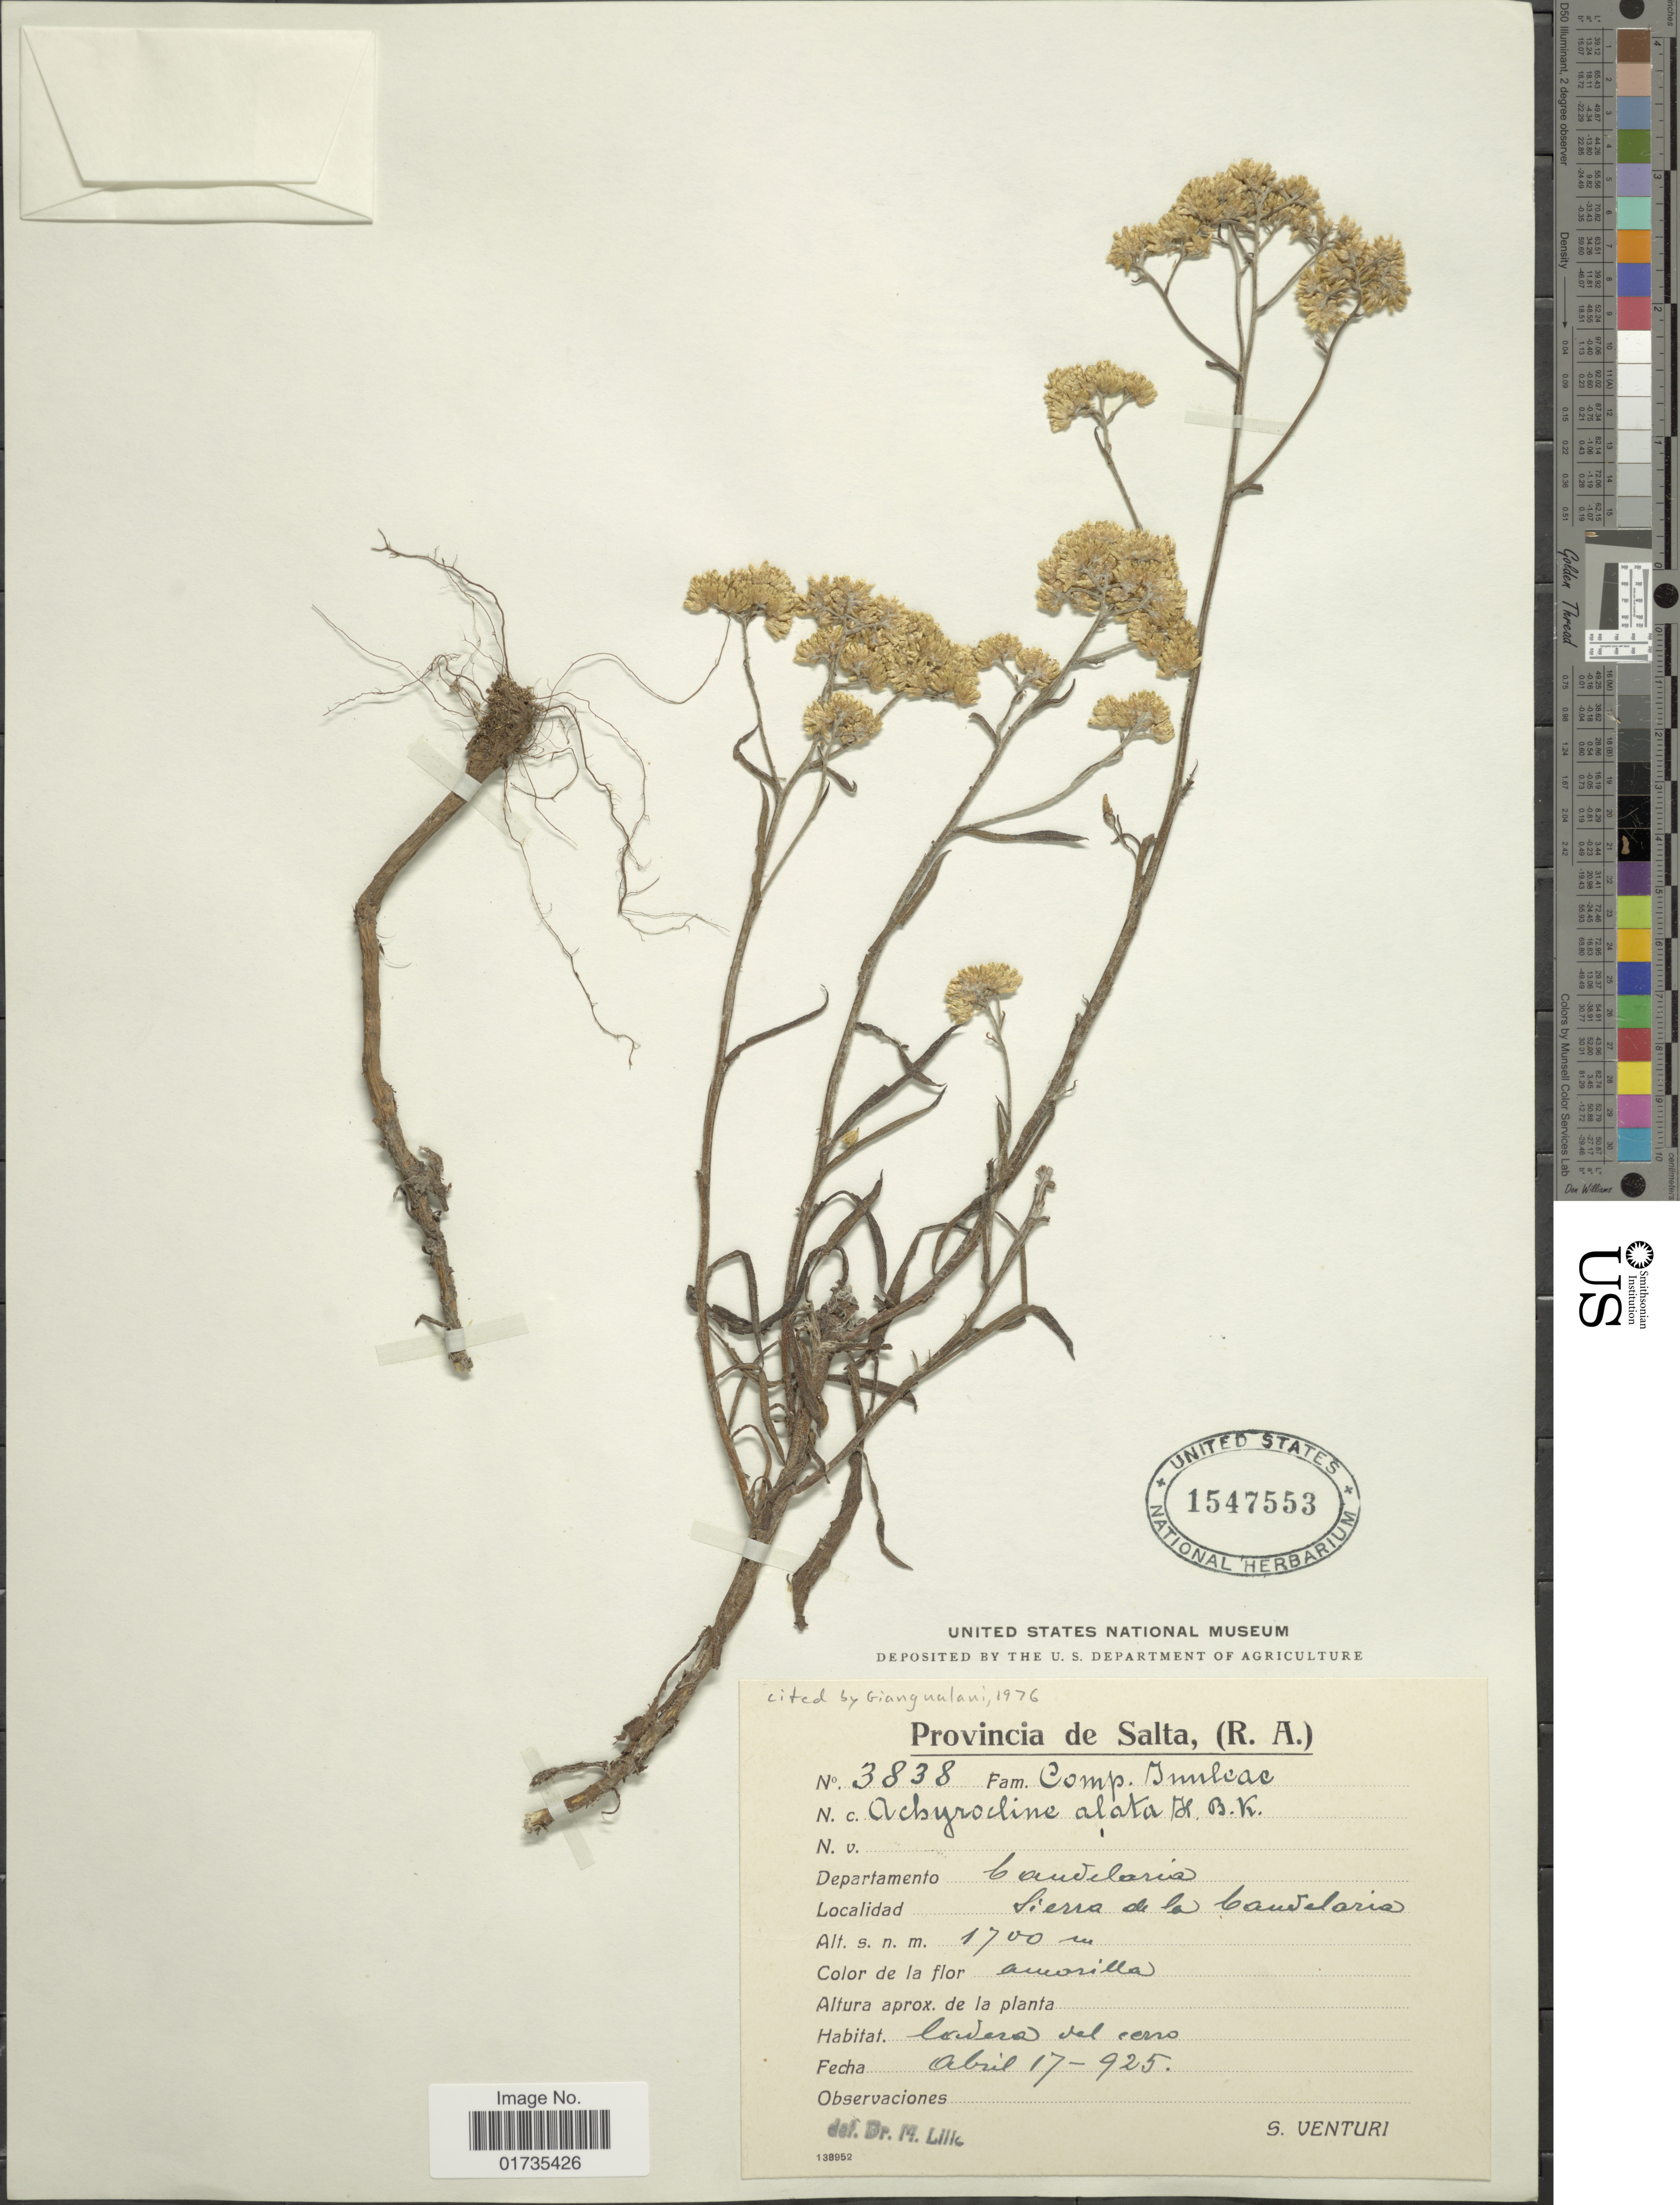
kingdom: Plantae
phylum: Tracheophyta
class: Magnoliopsida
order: Asterales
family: Asteraceae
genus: Achyrocline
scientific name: Achyrocline alata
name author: (Kunth) DC.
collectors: S. Venturi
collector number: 3838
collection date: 1925-04-17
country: Argentina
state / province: Tucuman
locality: Provincia de Tucuman (R. A.). Departamento Candelaria. Sierra de la Candelaria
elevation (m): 1700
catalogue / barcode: US 1547553